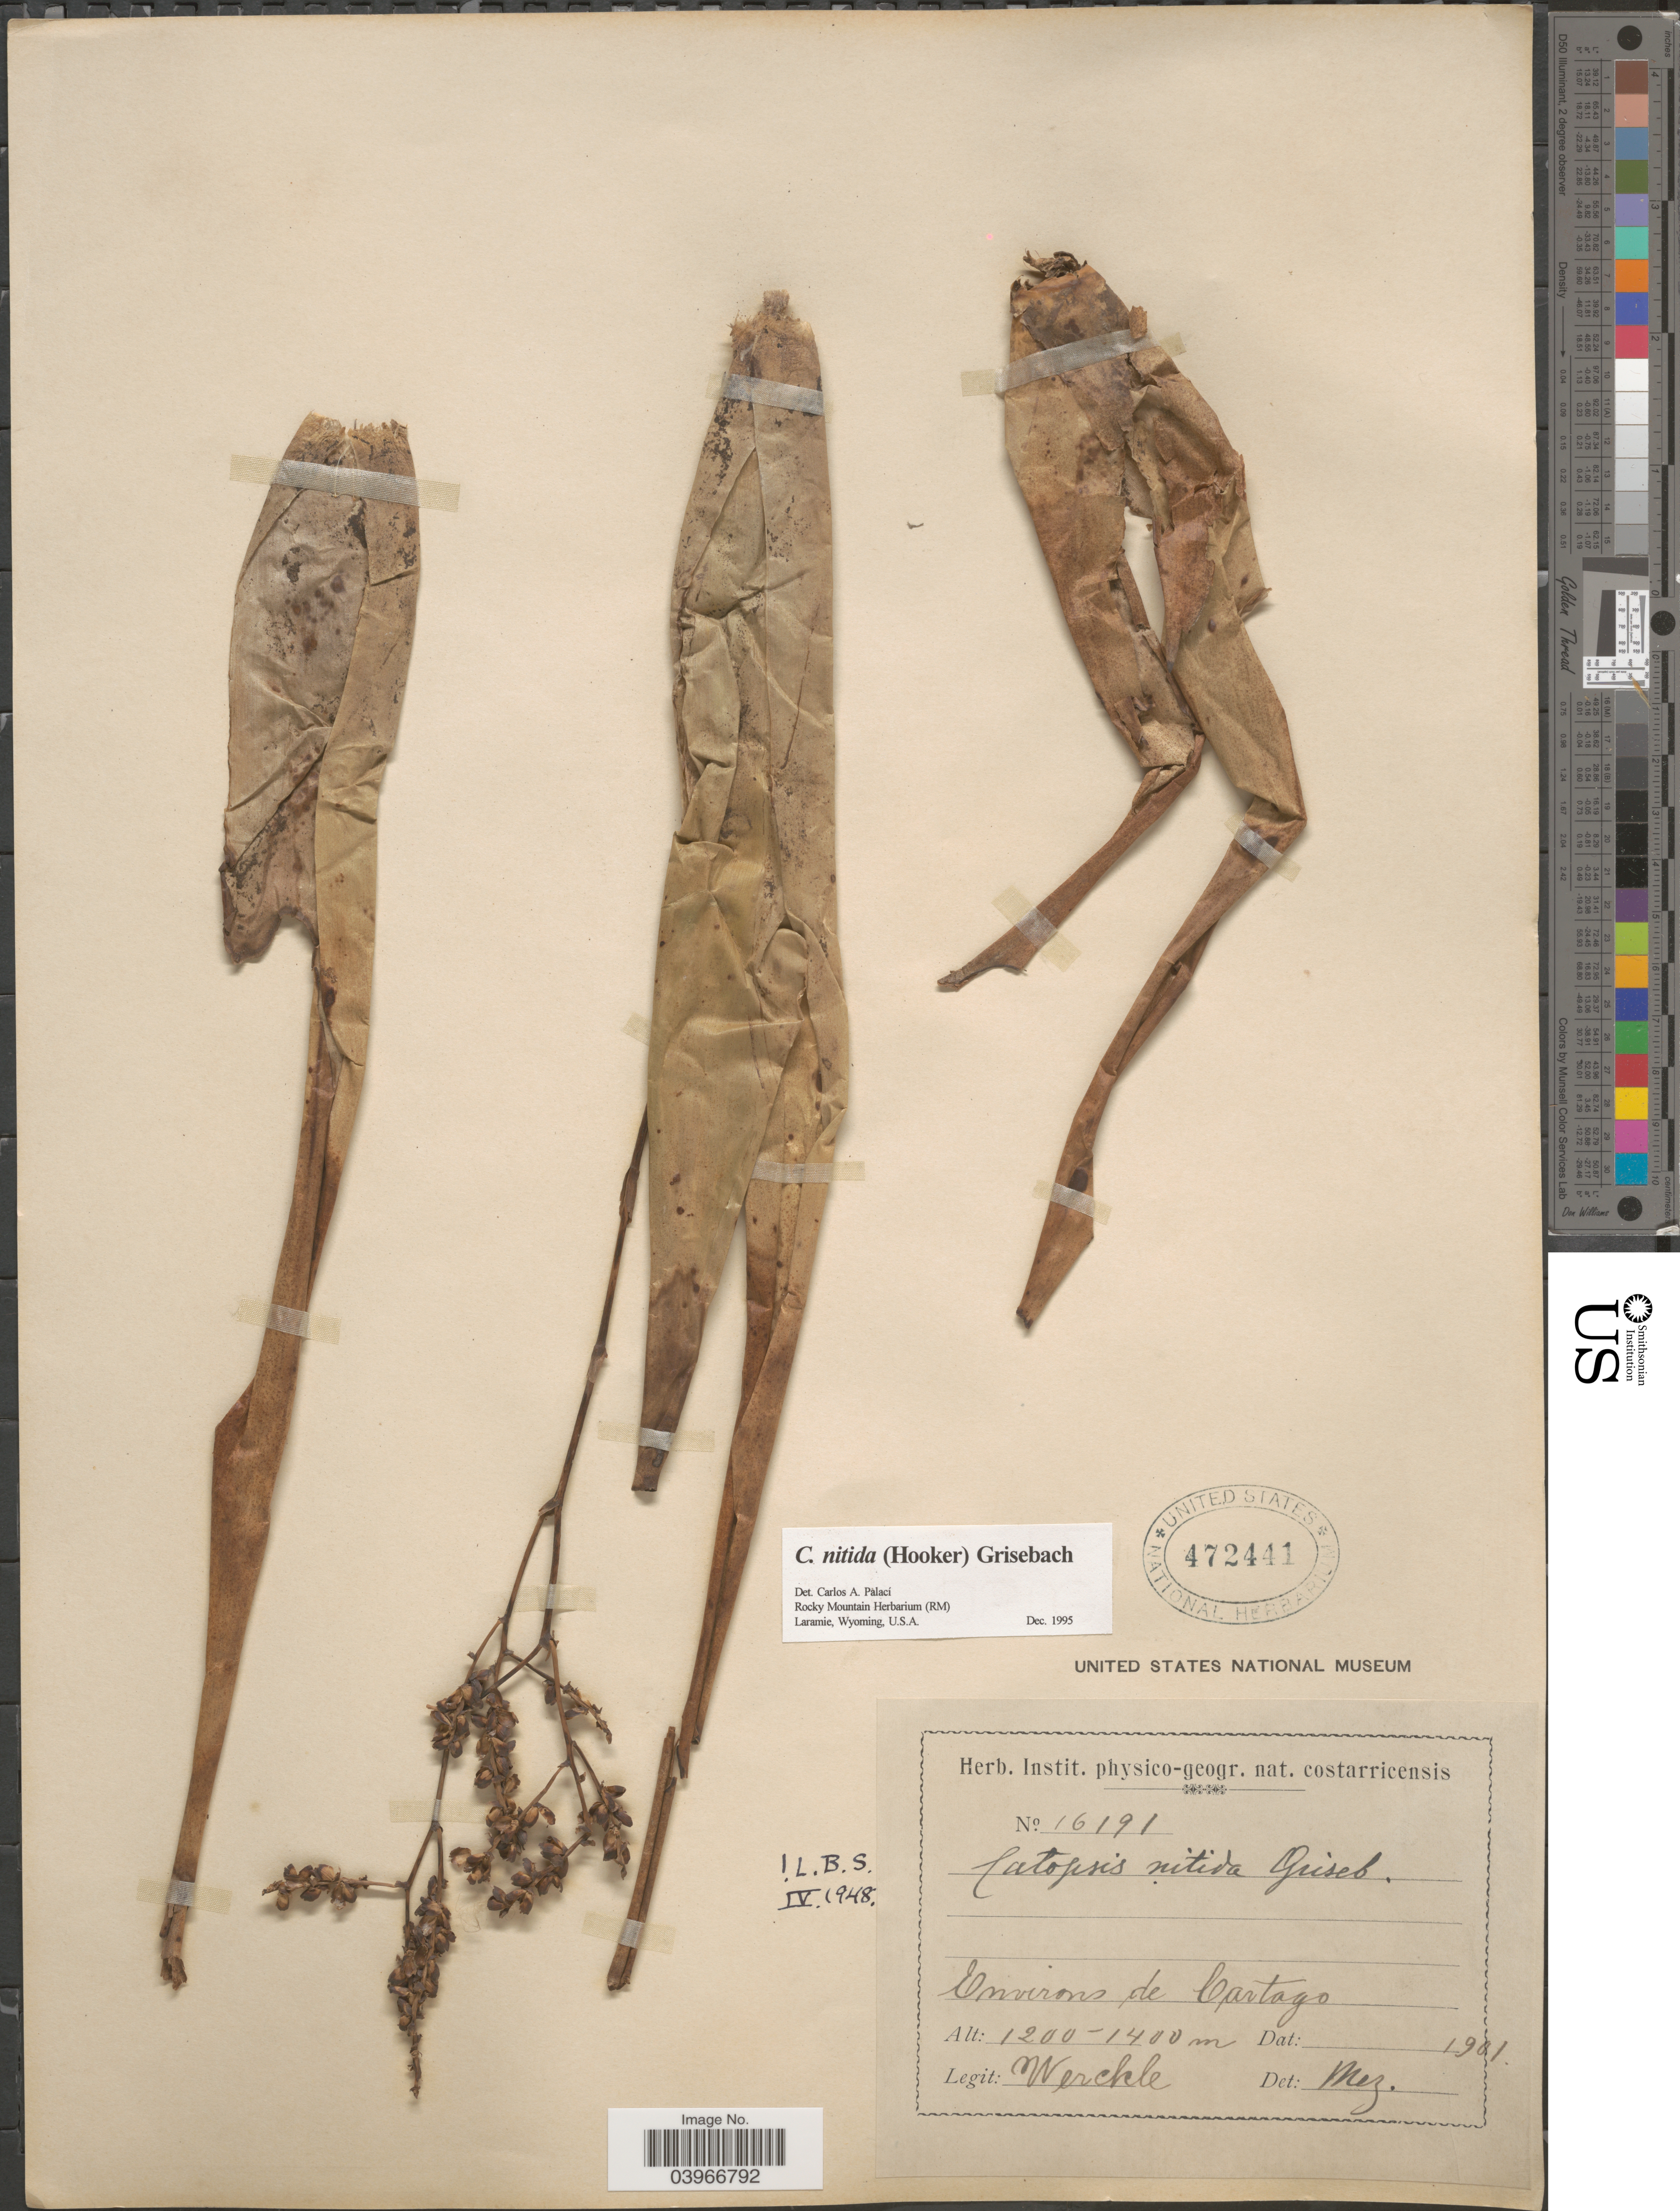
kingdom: Plantae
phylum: Tracheophyta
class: Liliopsida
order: Poales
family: Bromeliaceae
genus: Catopsis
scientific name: Catopsis nitida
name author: (Hook.) Griseb.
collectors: Werckle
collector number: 16191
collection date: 1901-03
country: Costa Rica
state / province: Cartago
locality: Environs de Cartago.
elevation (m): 1200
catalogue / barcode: US 472441